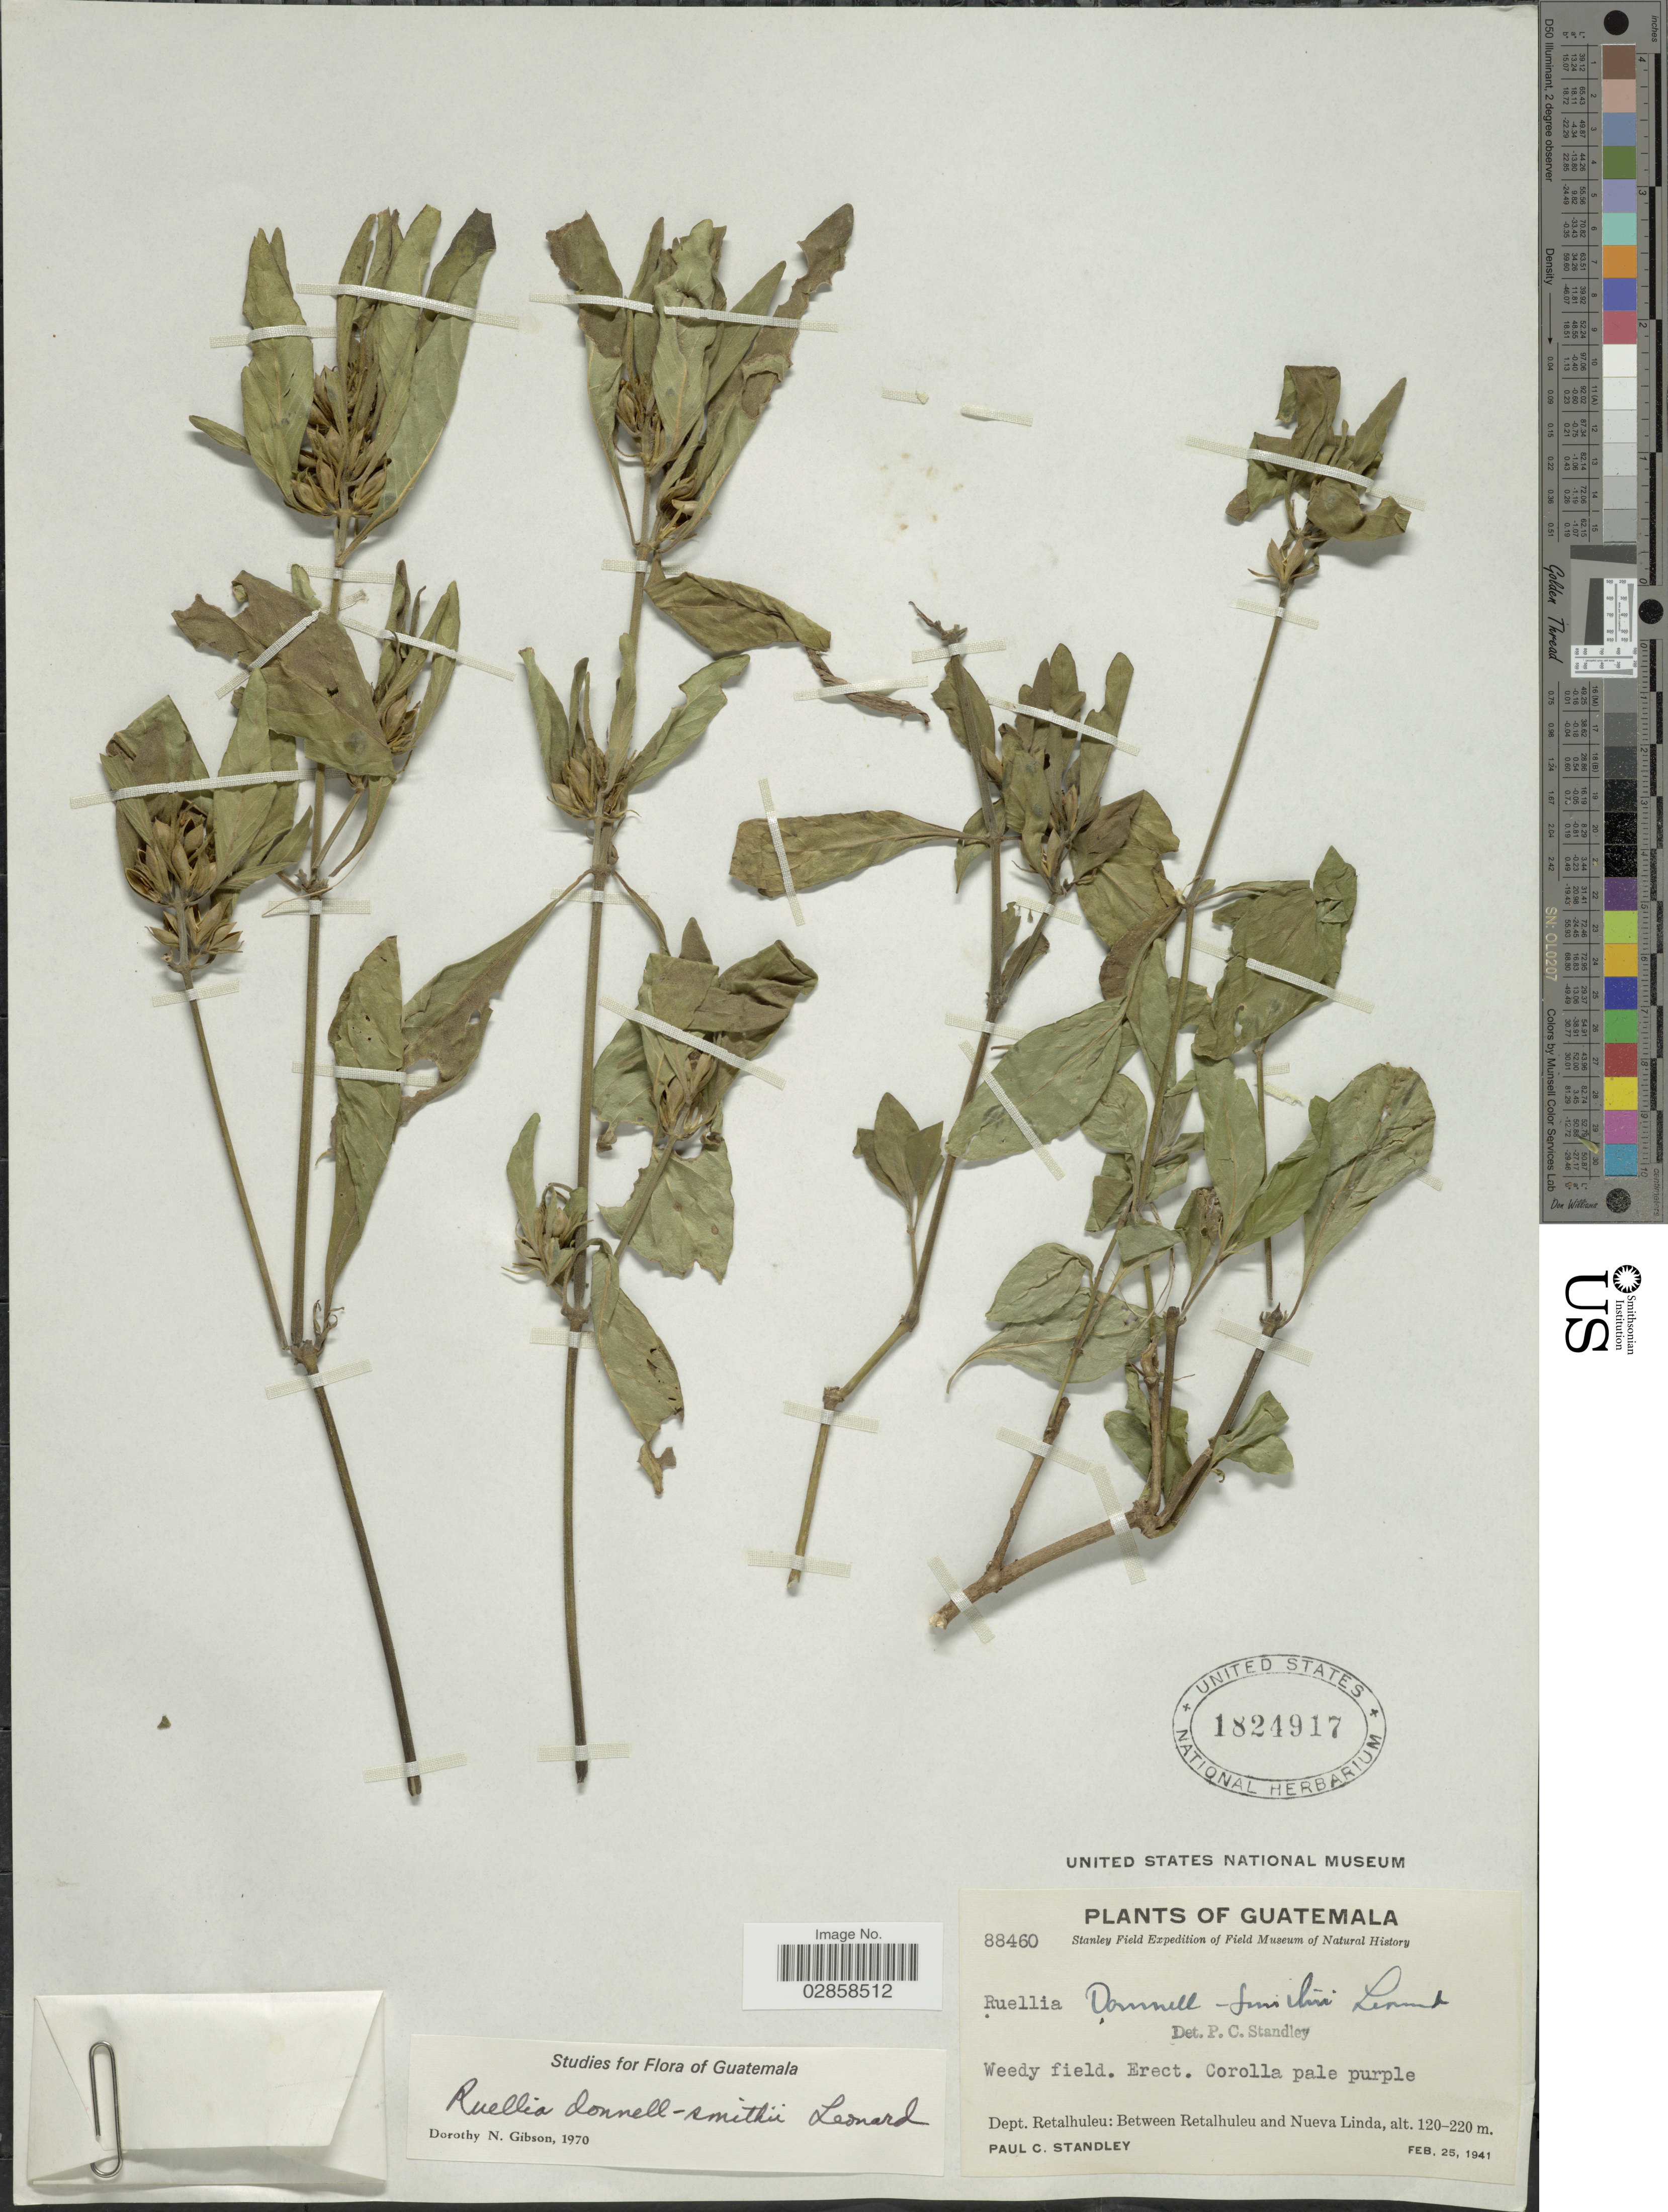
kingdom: Plantae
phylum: Tracheophyta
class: Magnoliopsida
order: Lamiales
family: Acanthaceae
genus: Ruellia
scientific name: Ruellia donnell-smithii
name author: Leonard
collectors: P. C. Standley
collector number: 88460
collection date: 1941-02-25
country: Guatemala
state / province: Retalhuleu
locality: Dept. Retalhuleu: Between Retalhuleu and Nueva Linda.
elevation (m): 120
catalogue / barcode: US 1824917